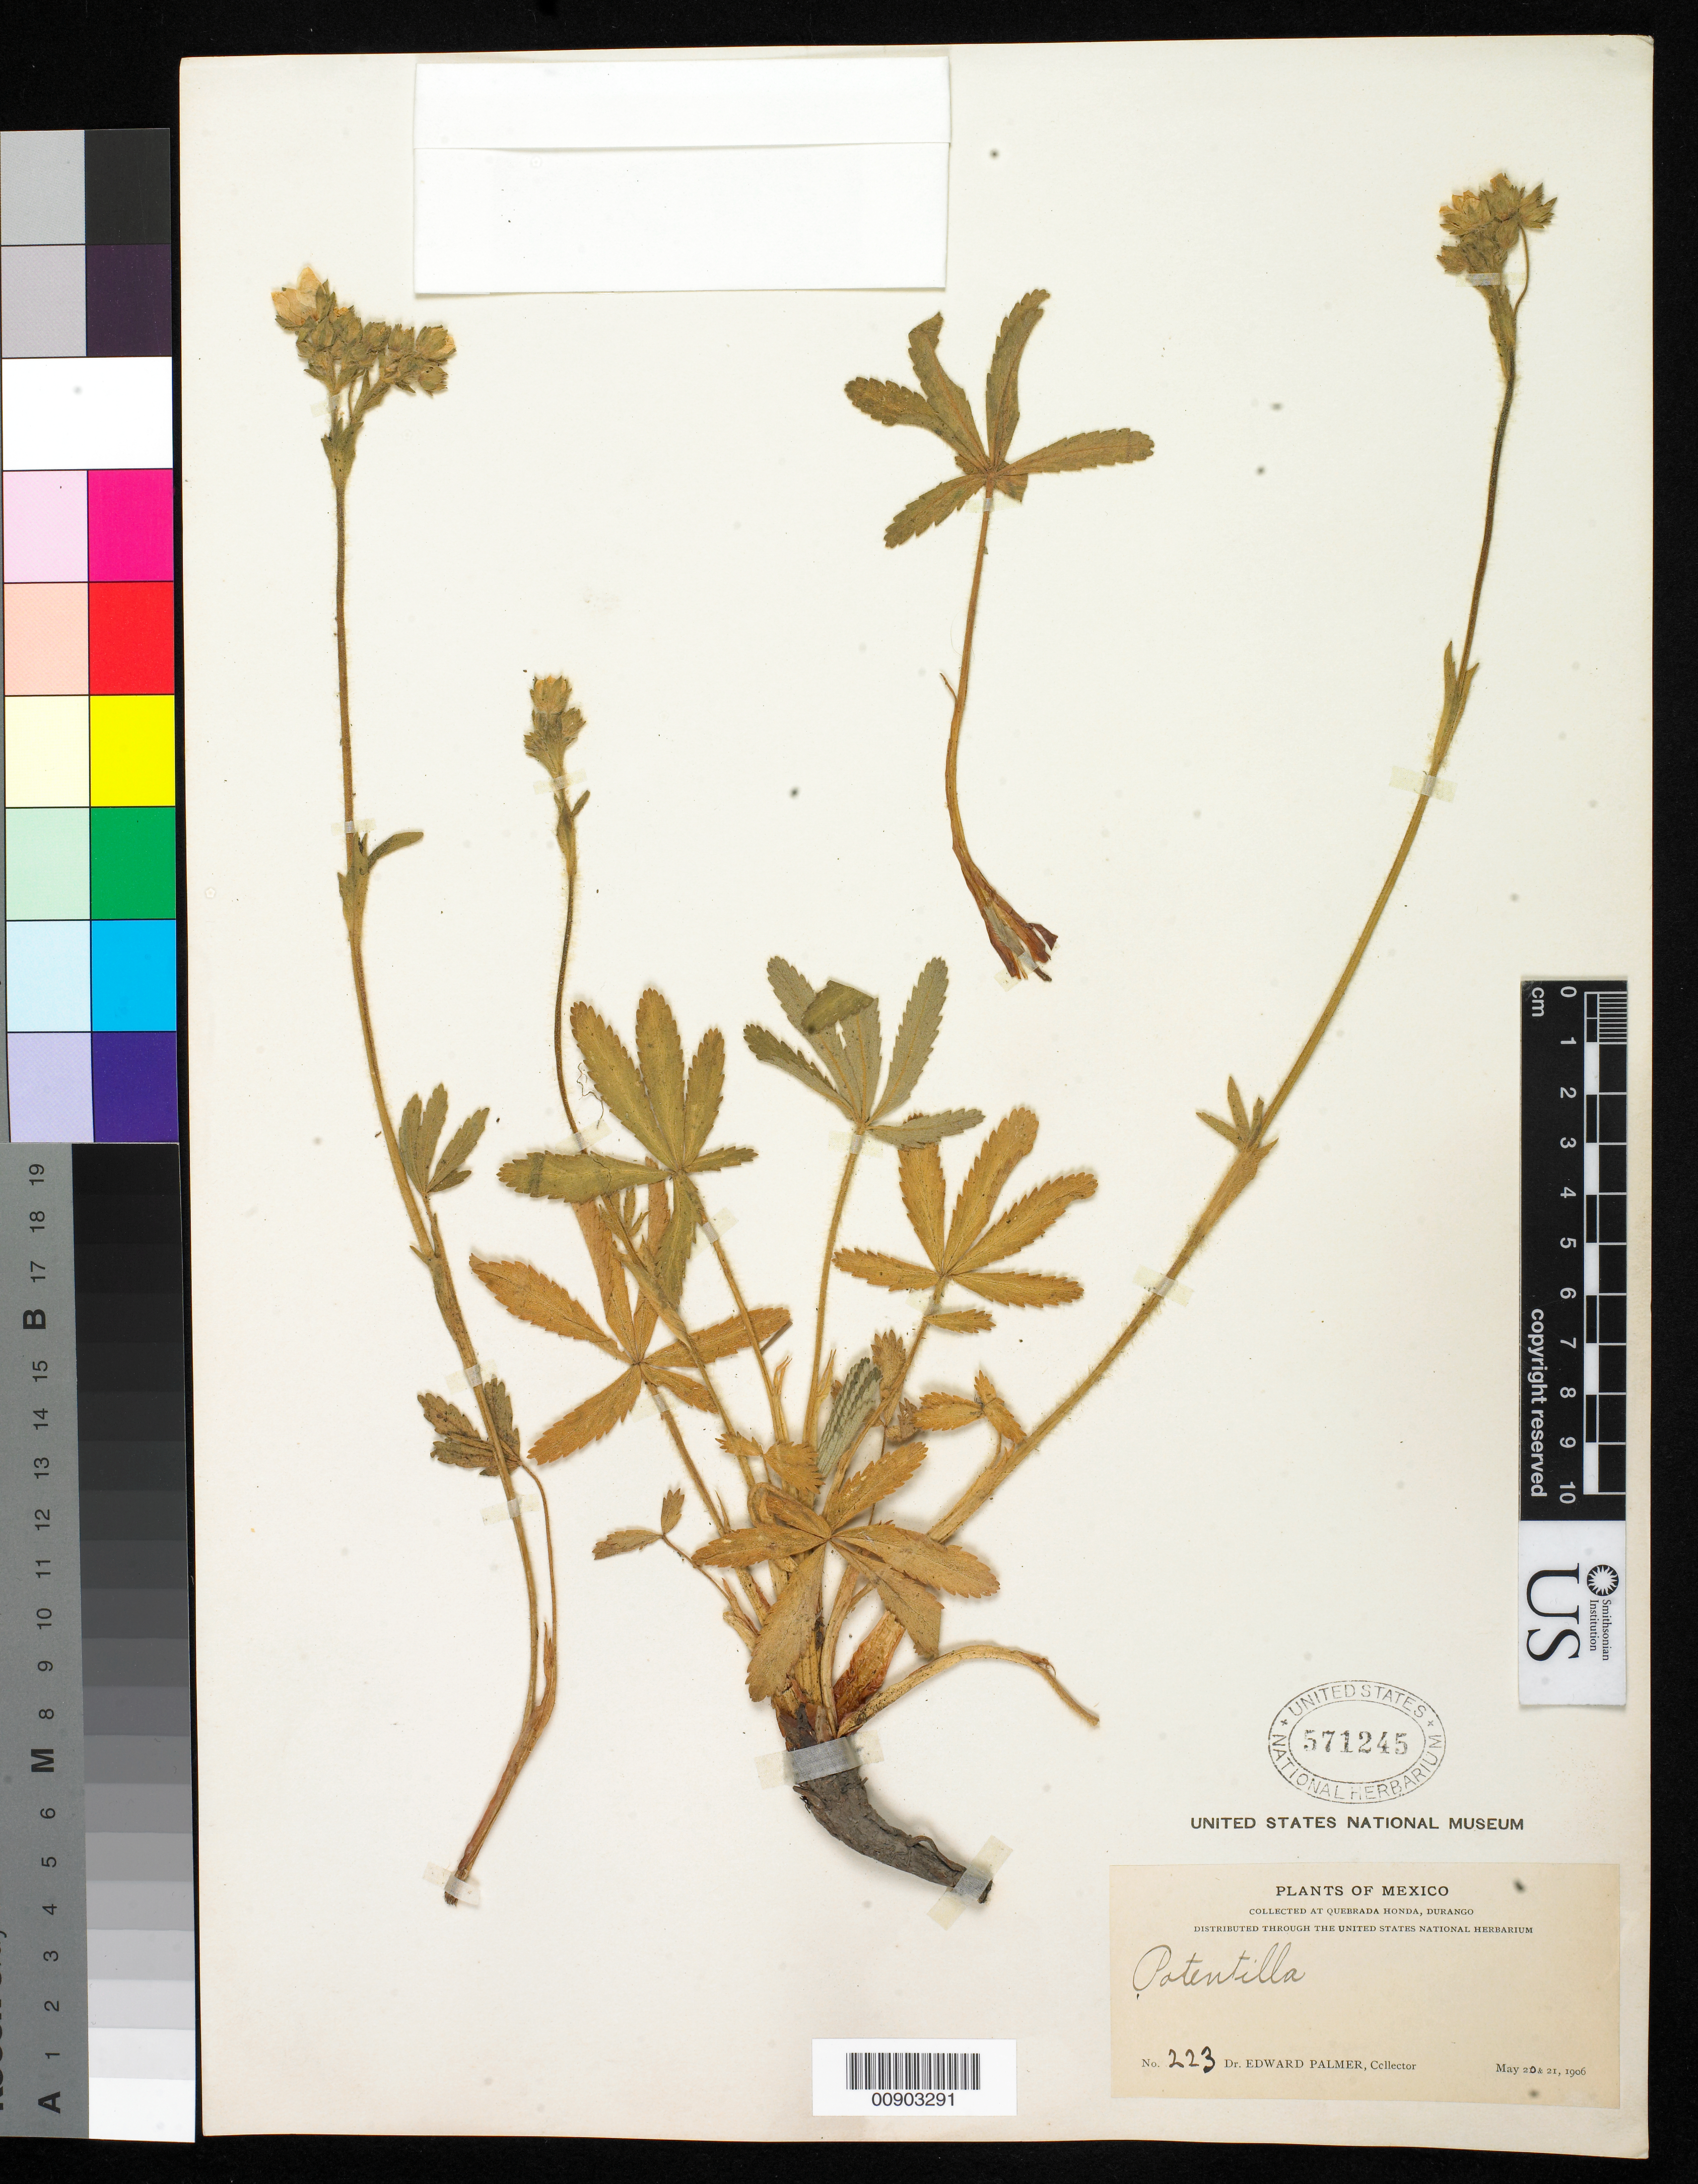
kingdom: Plantae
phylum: Tracheophyta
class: Magnoliopsida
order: Rosales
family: Rosaceae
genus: Potentilla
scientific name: Potentilla sp.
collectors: E. Palmer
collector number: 223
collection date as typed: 20 May 1906 to 21 May 1906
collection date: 1906-05-20/1906-05-21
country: Mexico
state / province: Durango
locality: Quebrada Honda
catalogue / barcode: US 571245